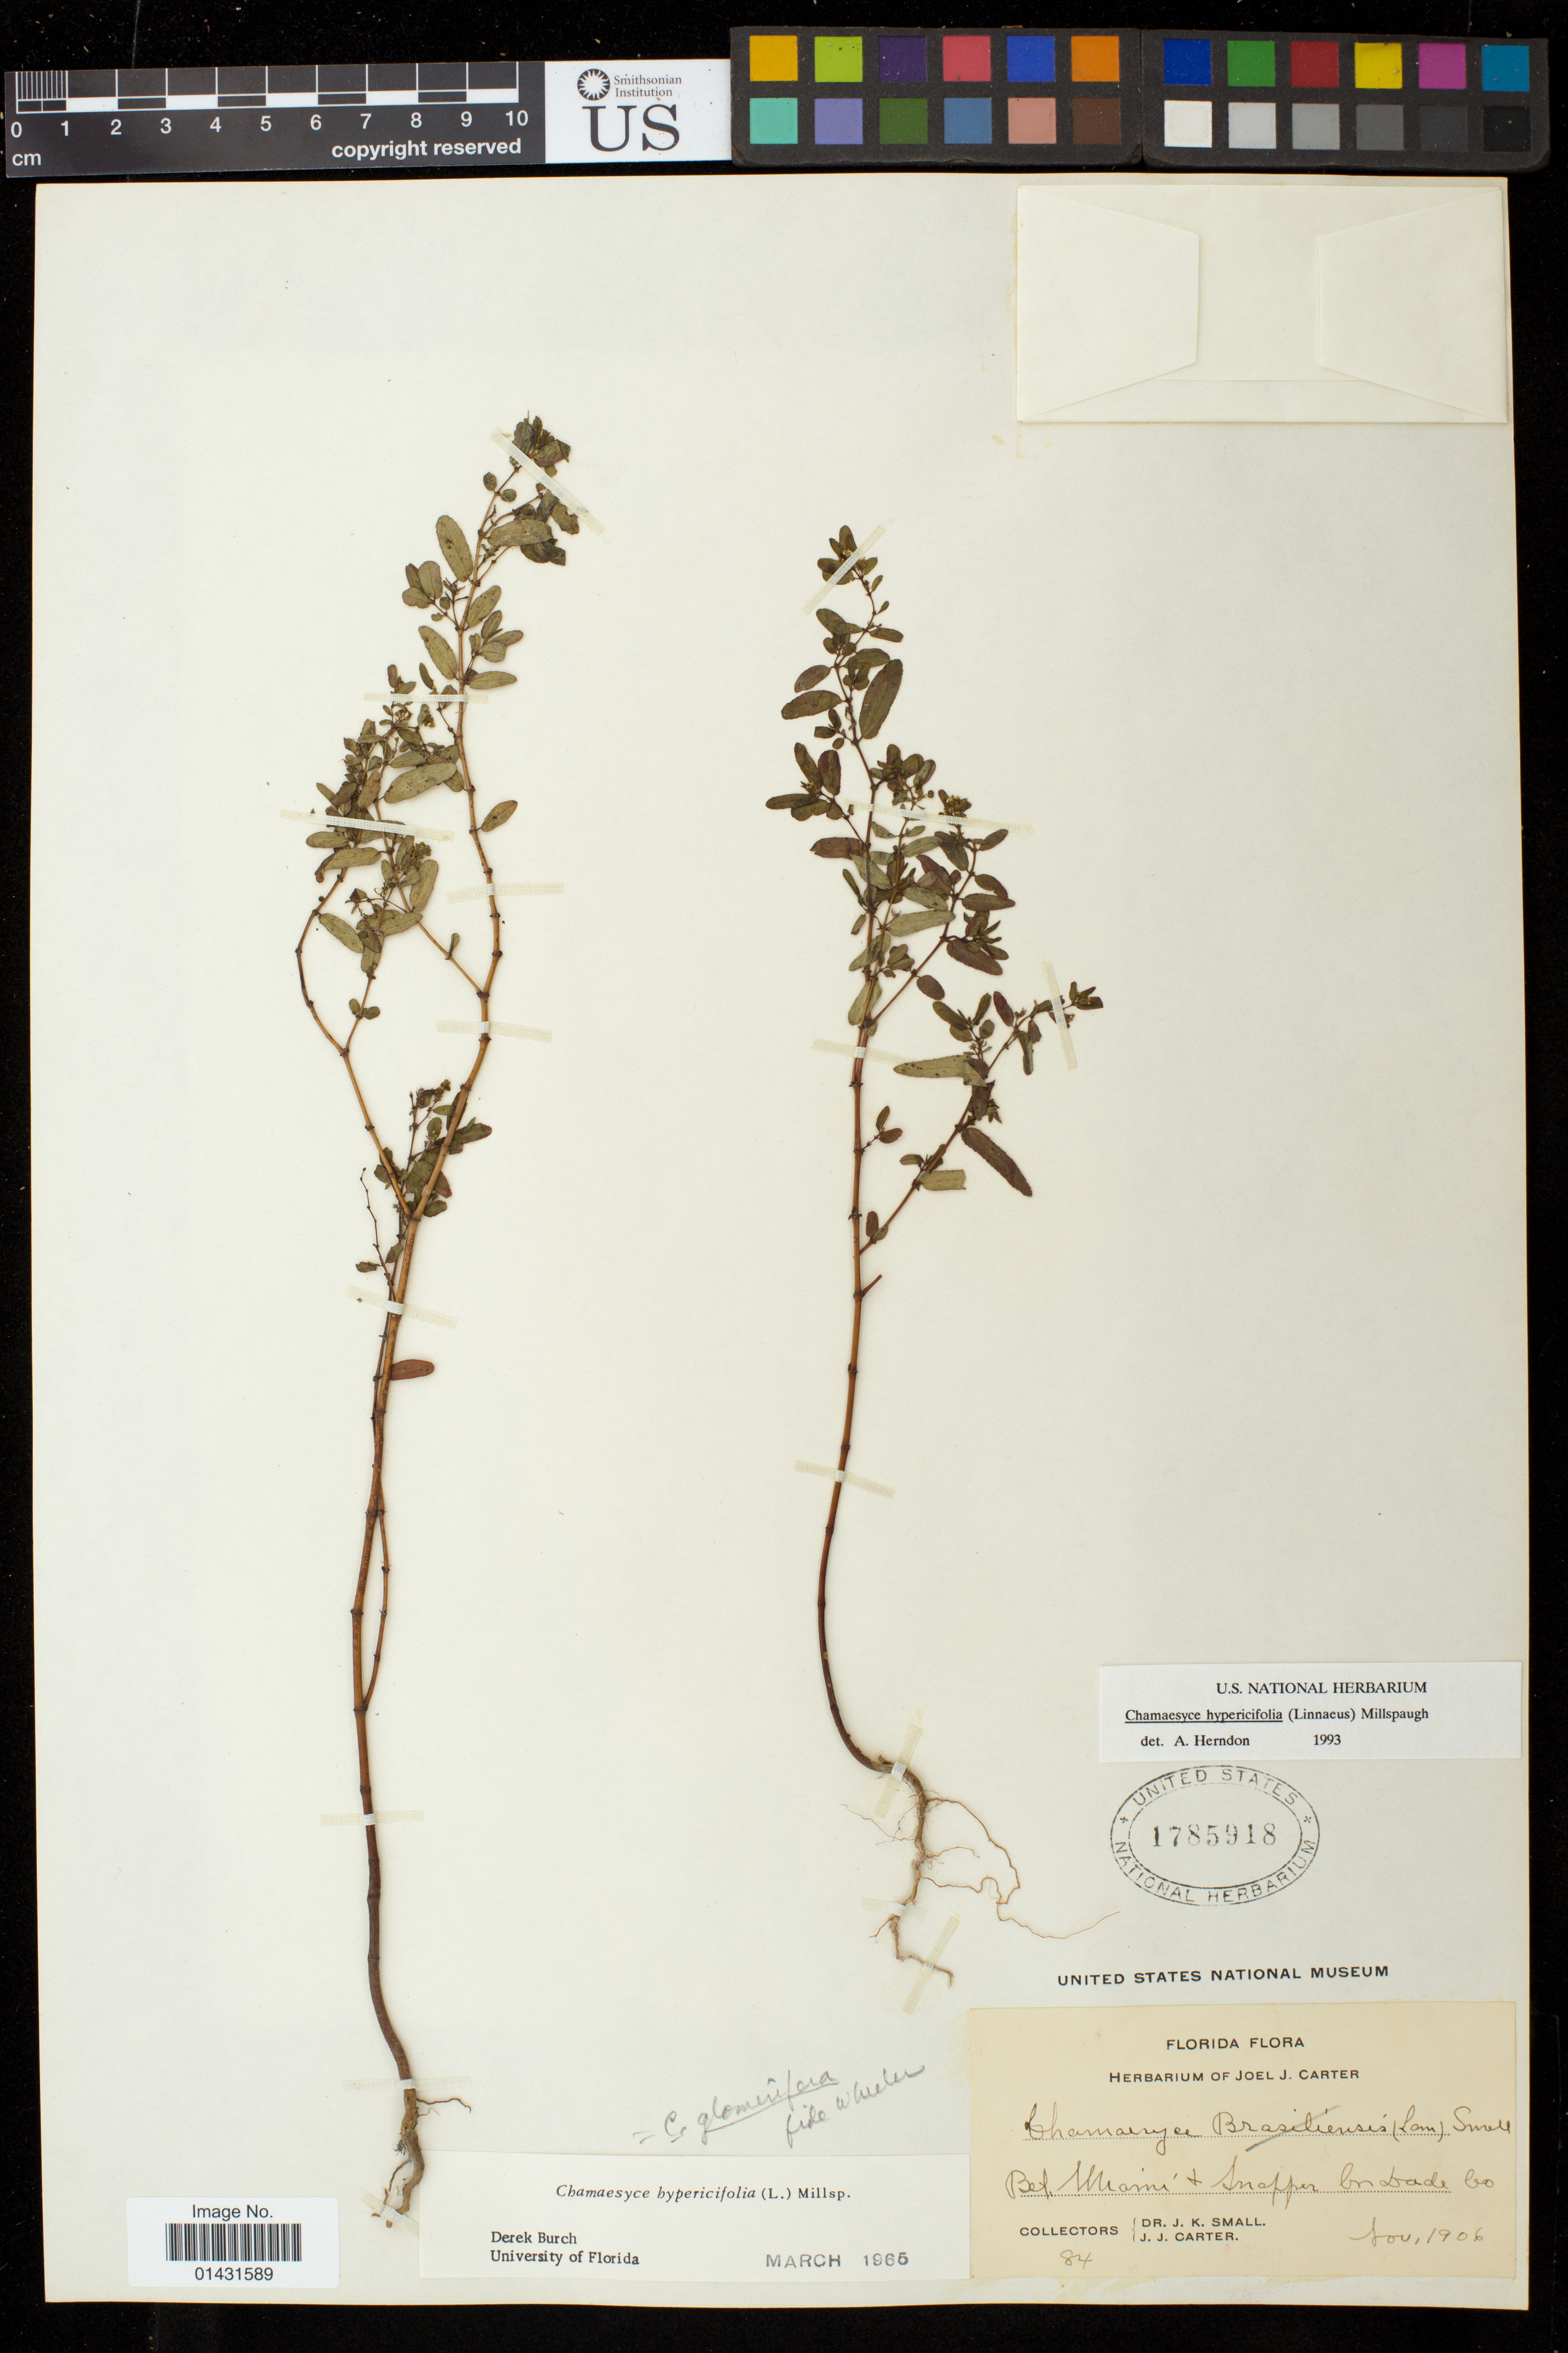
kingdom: Plantae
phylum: Tracheophyta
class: Magnoliopsida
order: Malpighiales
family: Euphorbiaceae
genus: Euphorbia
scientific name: Euphorbia hypericifolia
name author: L.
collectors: J. K. Small & J. J. Carter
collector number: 84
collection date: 1906-11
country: United States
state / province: Florida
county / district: Miami-Dade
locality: Bet. Miami & Snapper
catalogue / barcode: US 1785918